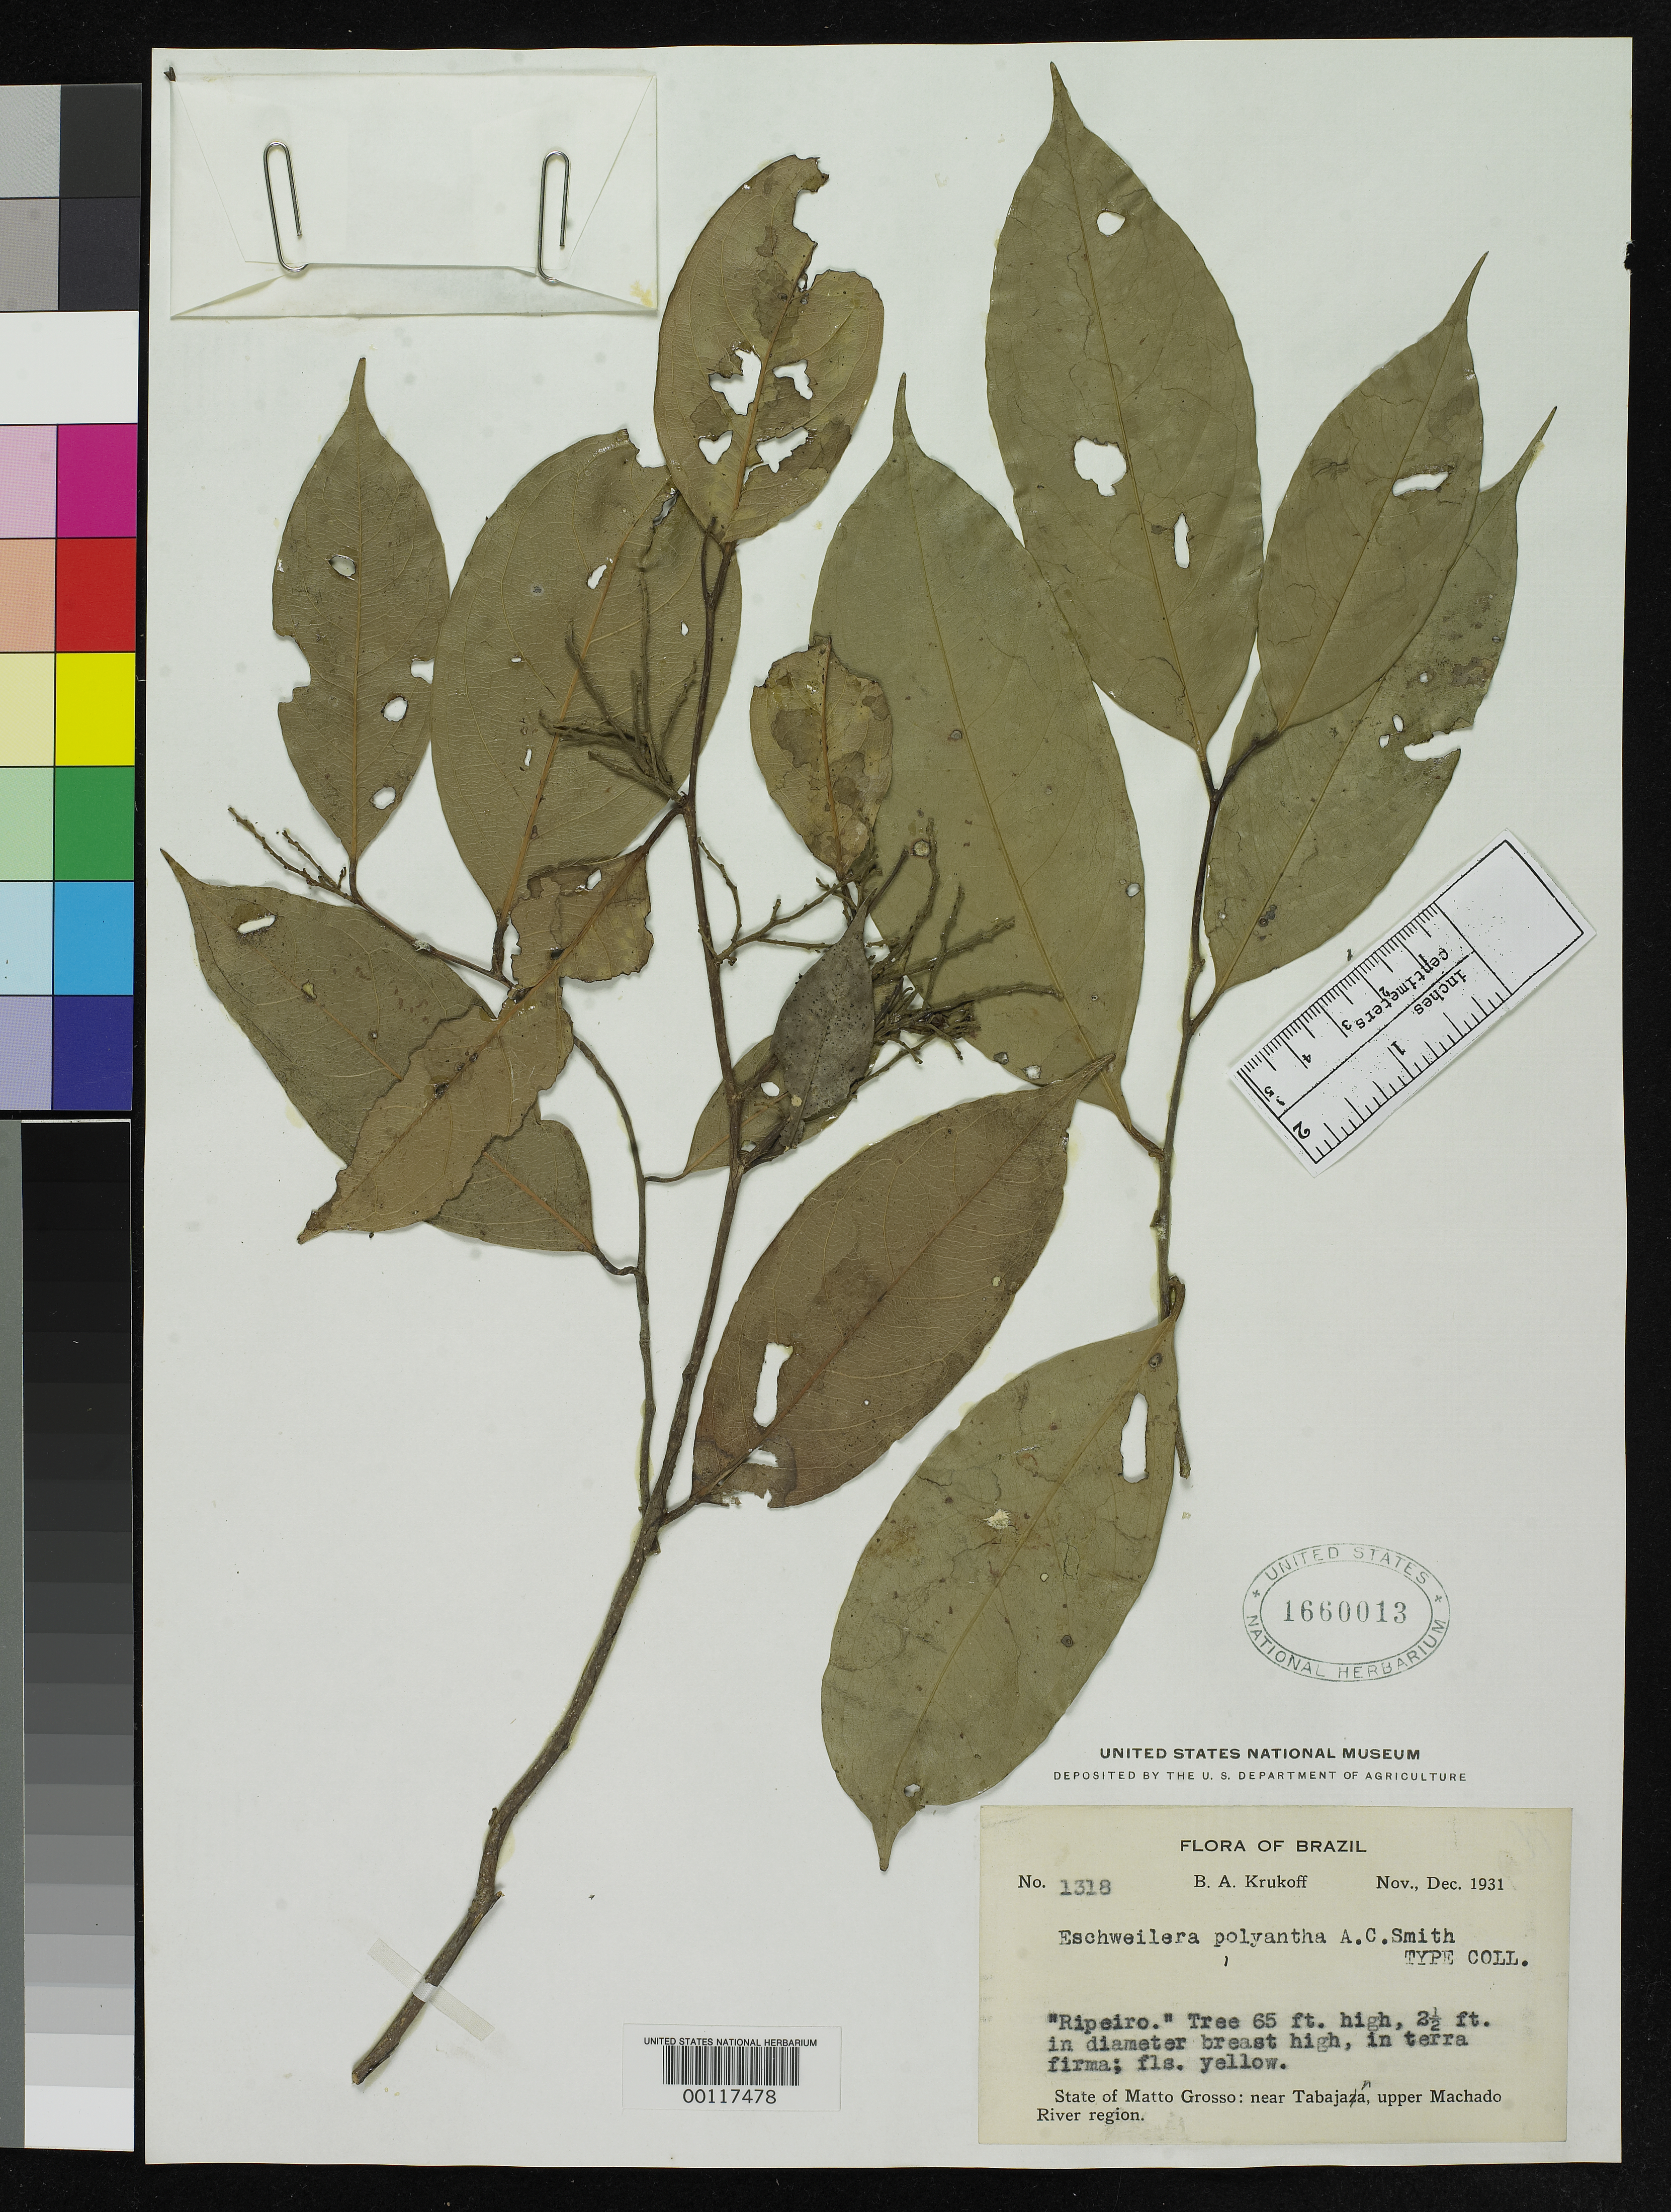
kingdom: Plantae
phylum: Tracheophyta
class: Magnoliopsida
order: Ericales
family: Lecythidaceae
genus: Eschweilera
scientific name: Eschweilera polyantha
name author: A.C. Sm.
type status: Isotype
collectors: B. A. Krukoff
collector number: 1318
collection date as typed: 12 Nov 1931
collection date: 1931-11-12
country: Brazil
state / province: Mato Grosso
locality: Tabajara, upper Machado River Region.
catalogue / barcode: US 1660013